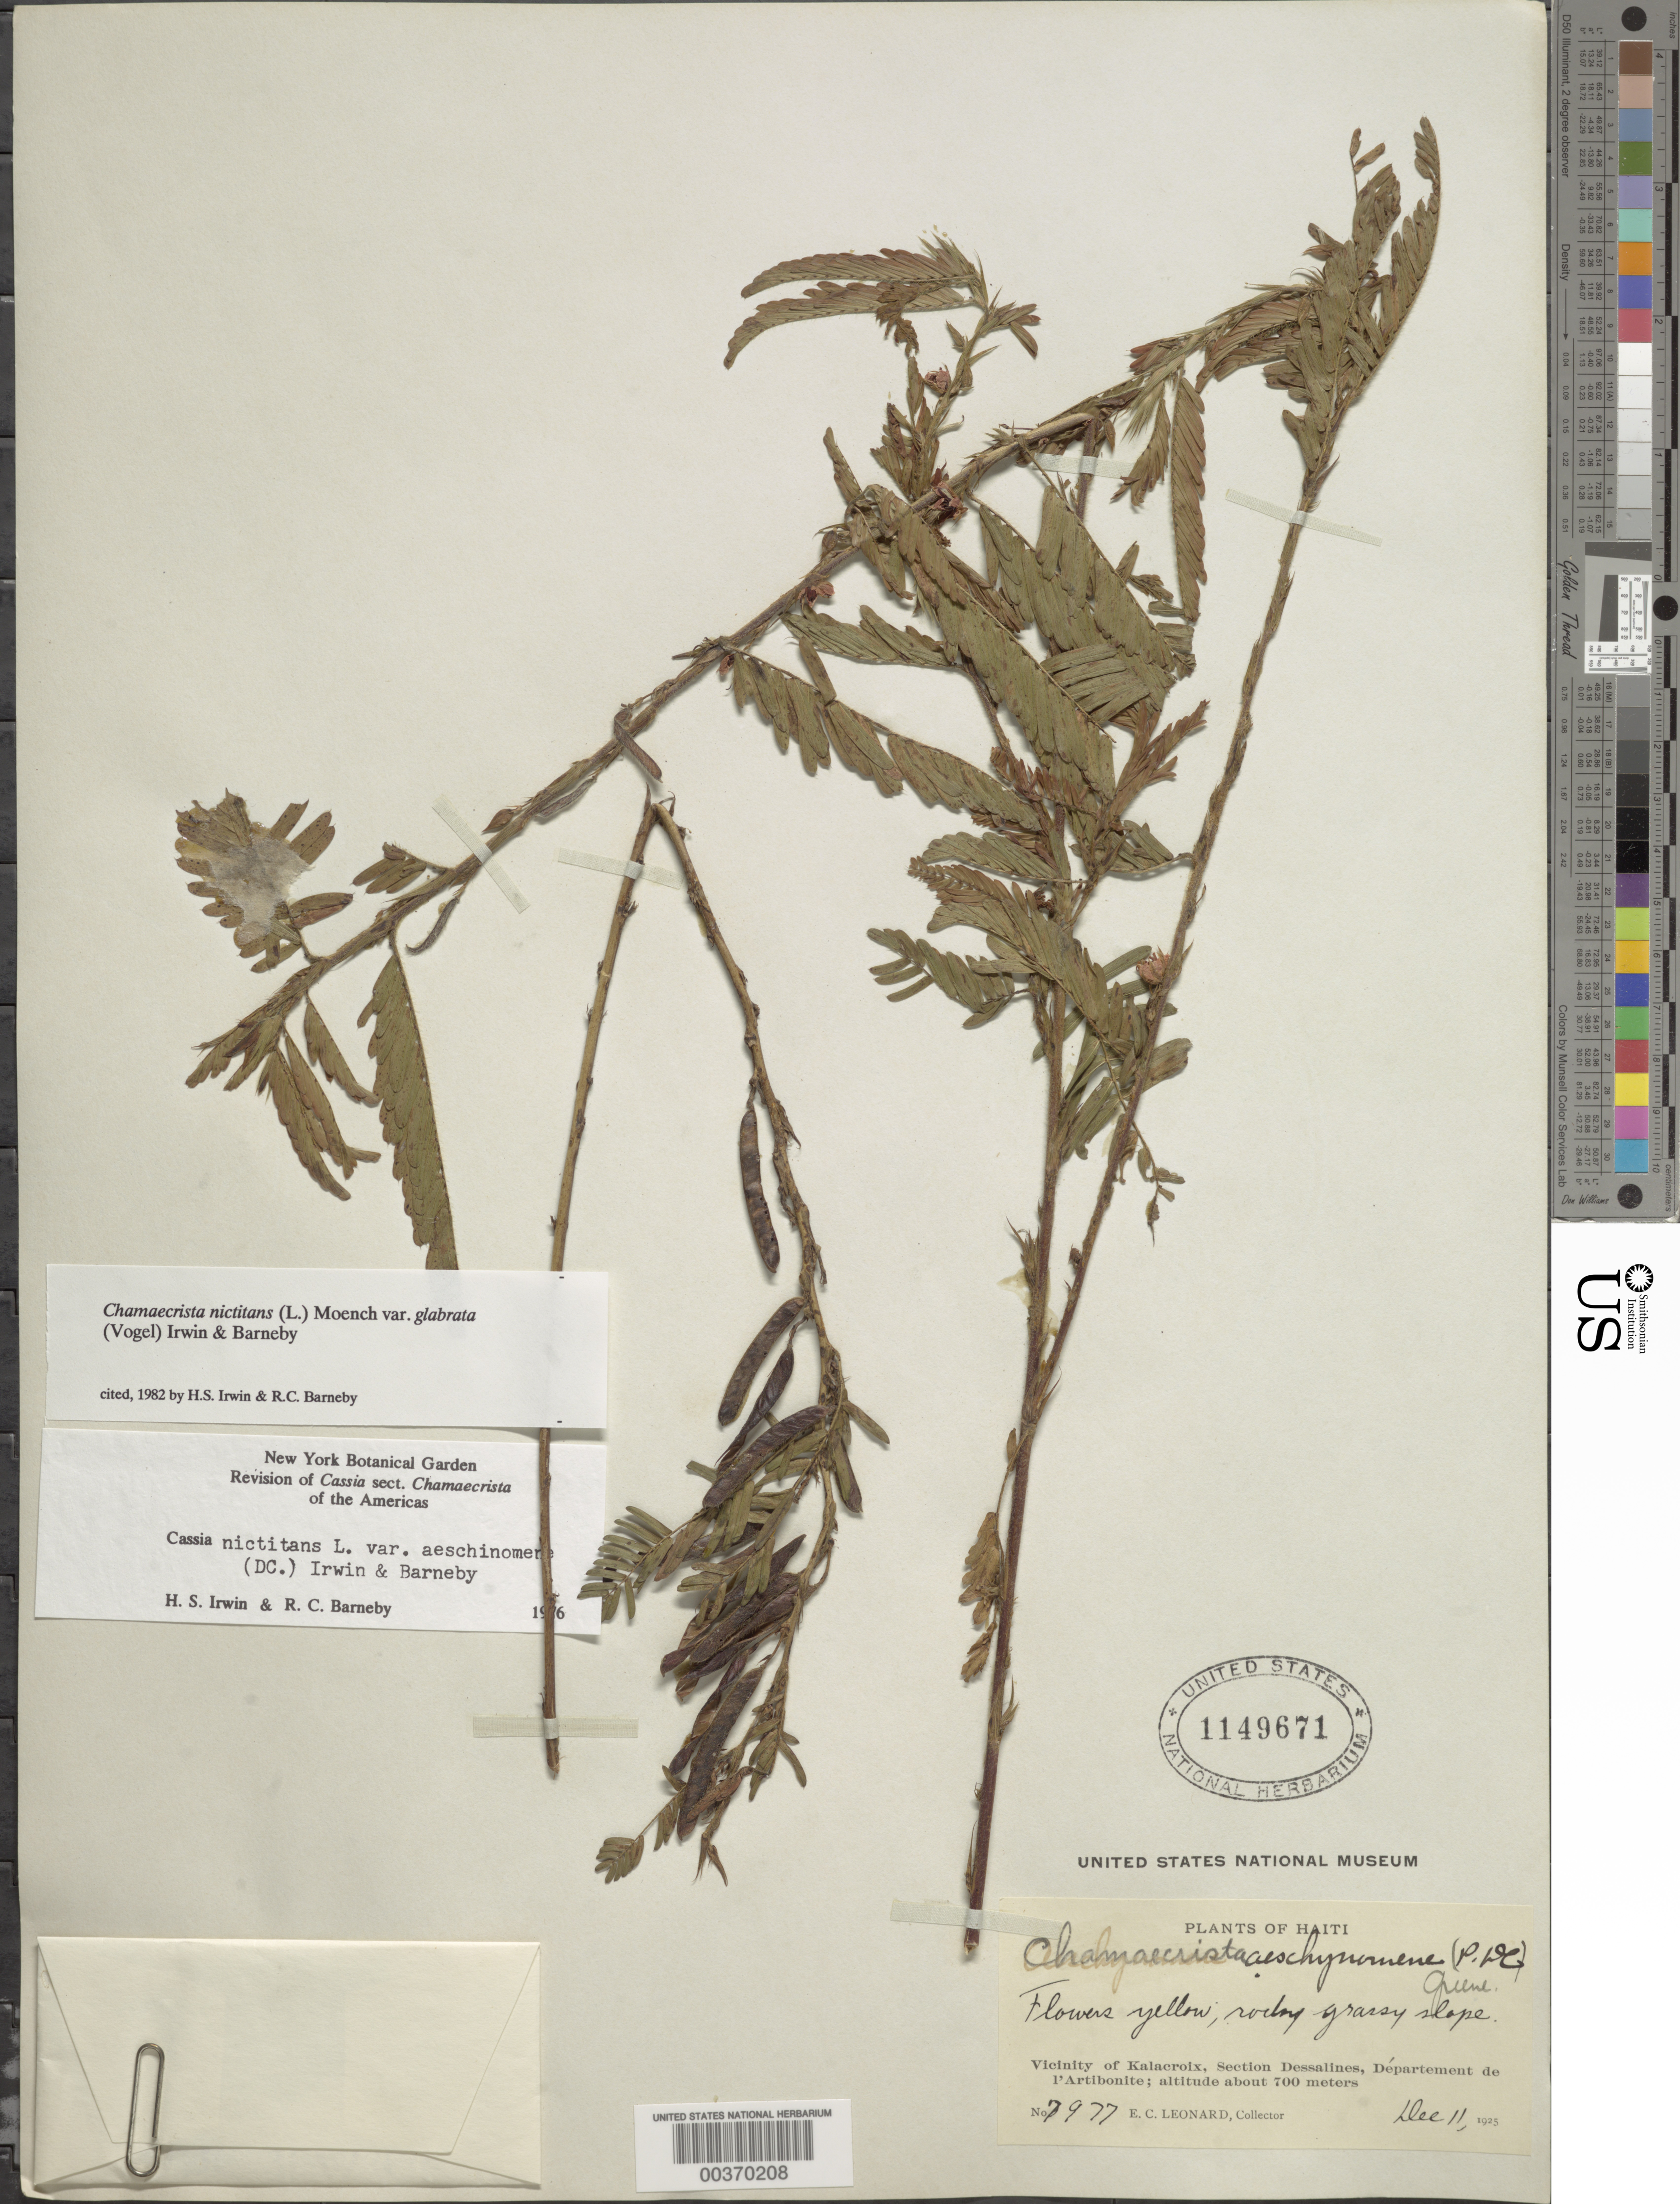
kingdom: Plantae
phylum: Tracheophyta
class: Magnoliopsida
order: Fabales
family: Fabaceae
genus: Chamaecrista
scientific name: Chamaecrista nictitans var. glabrata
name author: (Vogel) H.S. Irwin & Barneby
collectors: E. C. Leonard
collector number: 7977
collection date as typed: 11 Dec 1925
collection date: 1925-12-11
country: Haiti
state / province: Artibonite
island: Hispaniola Island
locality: Vicinity of kalacroix, section dessalines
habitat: Rocky grassy slope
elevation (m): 700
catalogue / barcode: US 1149671